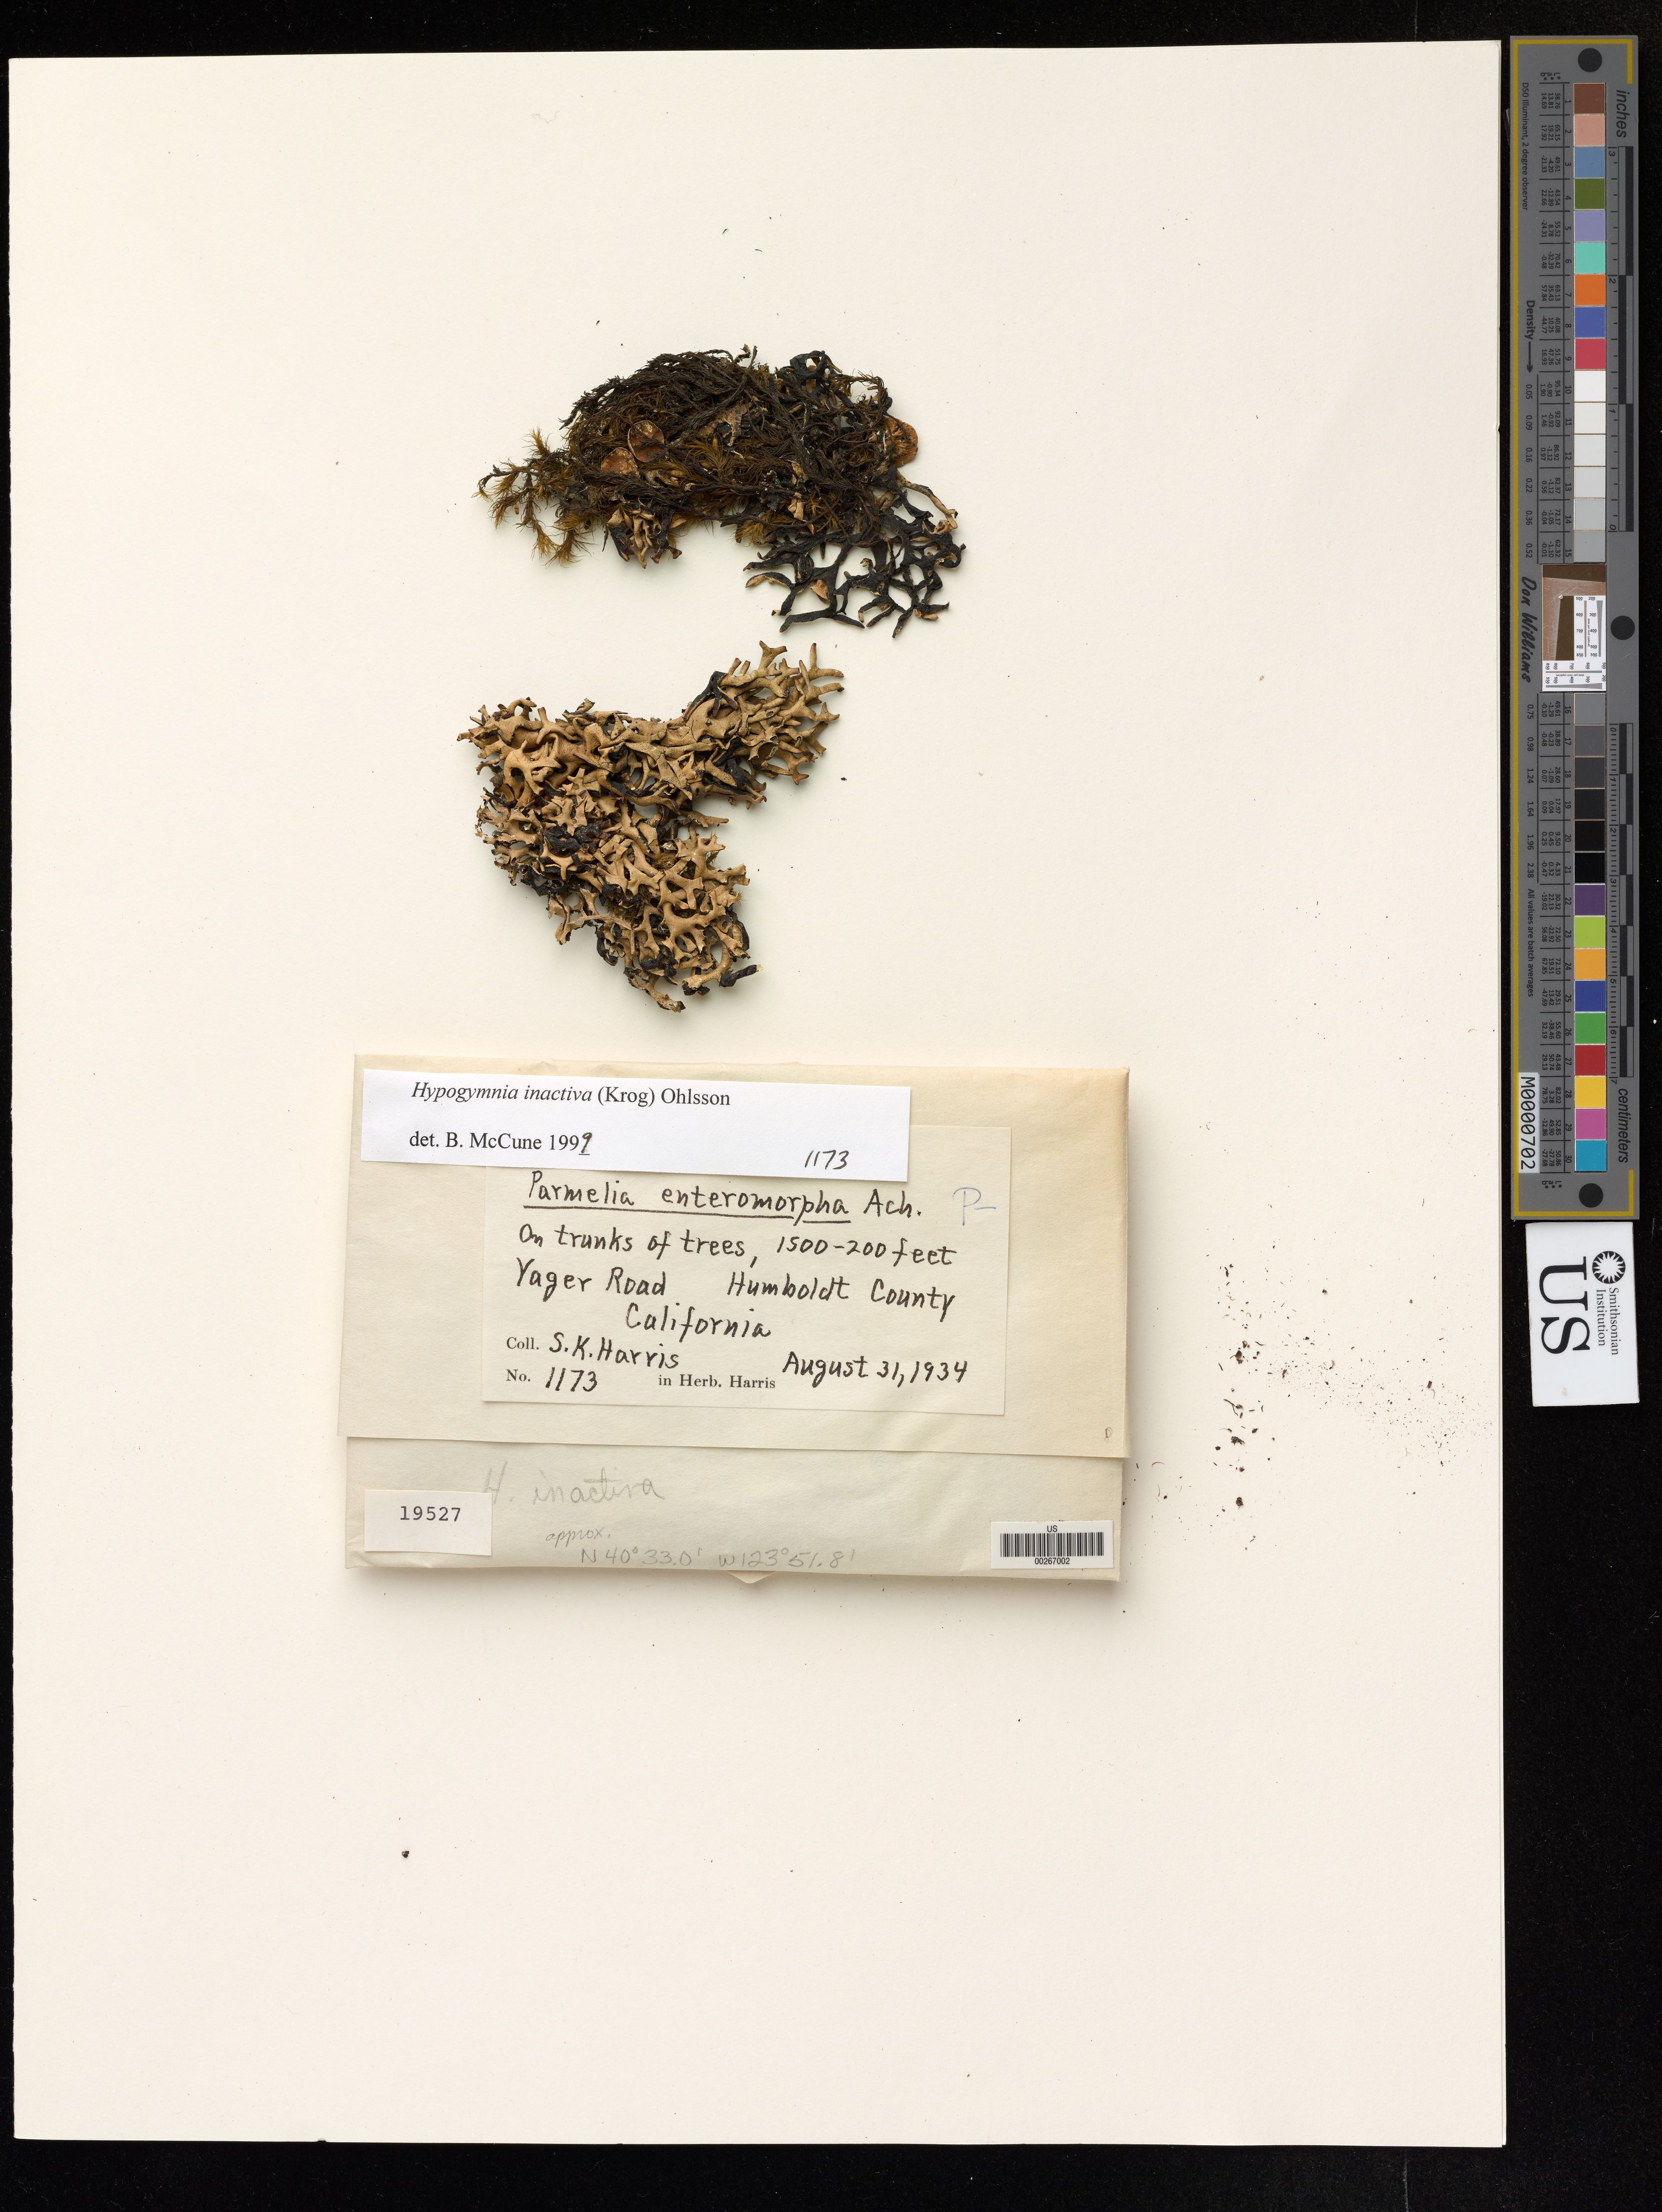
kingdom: Fungi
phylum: Ascomycota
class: Lecanoromycetes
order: Lecanorales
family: Parmeliaceae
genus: Hypogymnia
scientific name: Hypogymnia inactiva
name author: (Krog) Ohlsson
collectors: S. K. Harris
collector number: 1173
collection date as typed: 31 Aug 1934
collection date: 1934-08-31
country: United States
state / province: California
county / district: Humboldt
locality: Yager rd.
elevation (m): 457